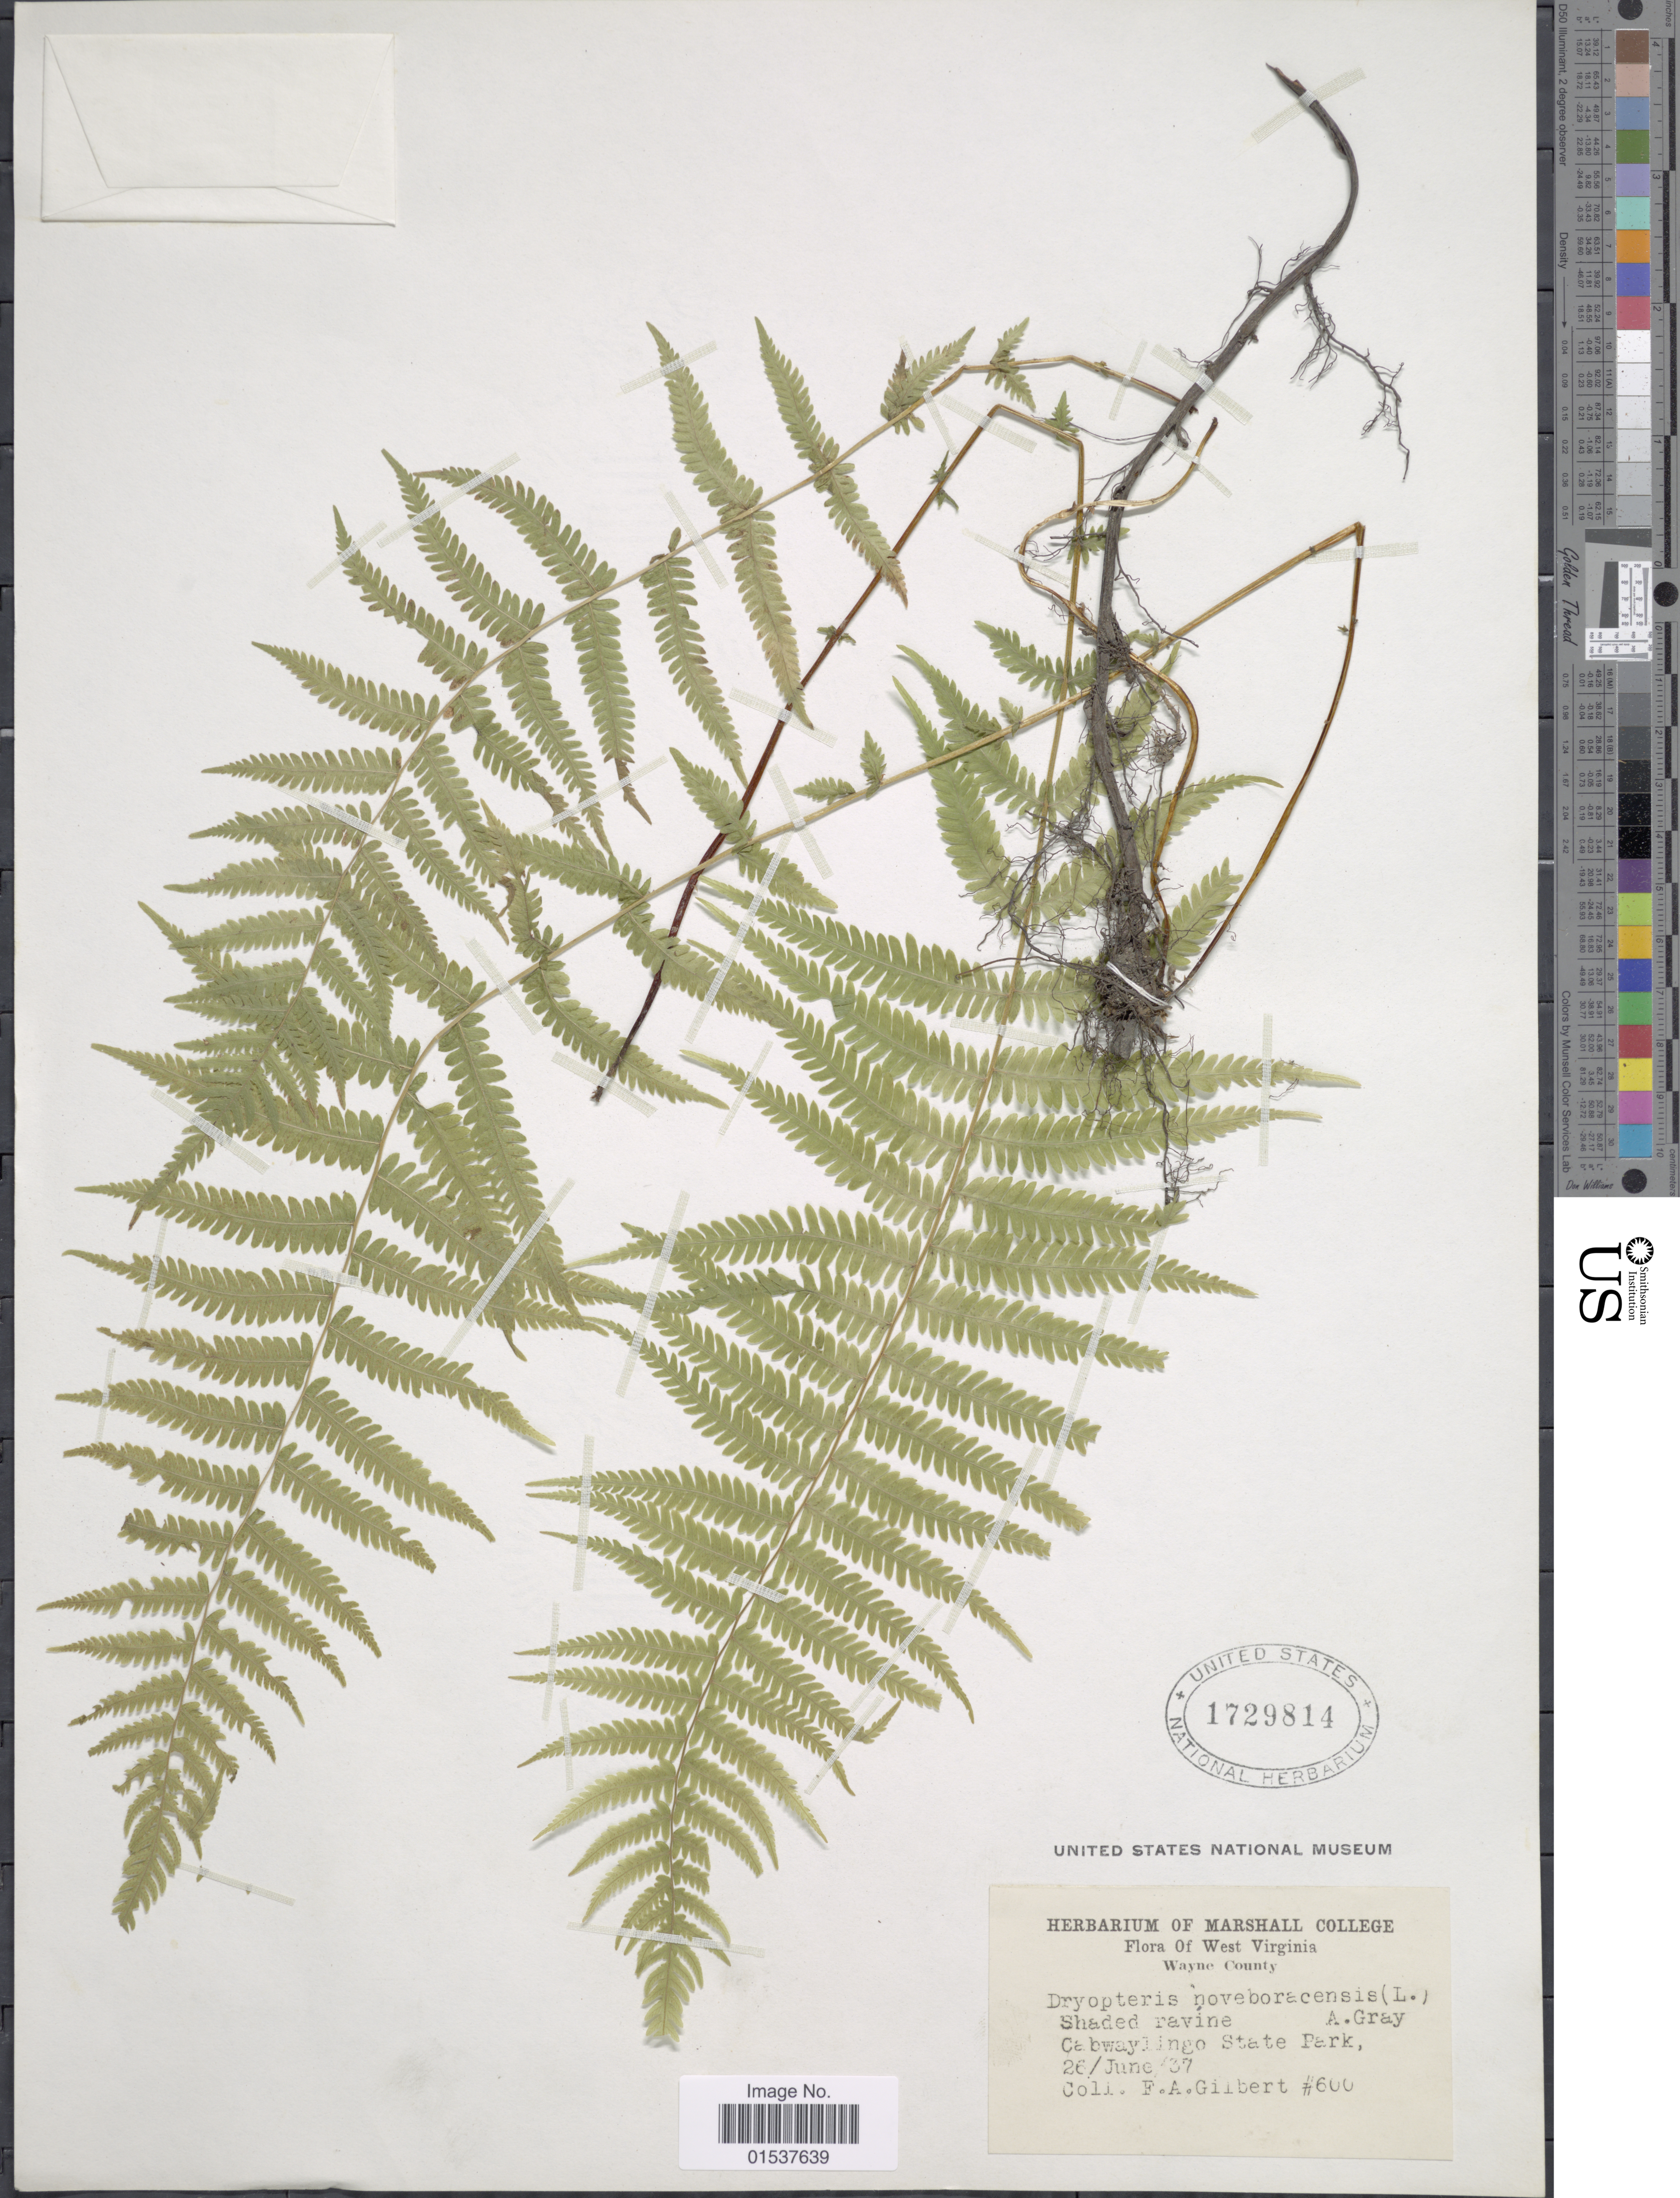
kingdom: Plantae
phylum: Tracheophyta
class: Polypodiopsida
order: Polypodiales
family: Thelypteridaceae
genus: Parathelypteris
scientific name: Parathelypteris noveboracensis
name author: (L.) Ching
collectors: F. A. Gilbert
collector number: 600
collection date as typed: Transcribed d/m/y: 26/6/37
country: United States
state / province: West Virginia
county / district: Wayne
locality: Cabwaylingo State Park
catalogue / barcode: US 1729814